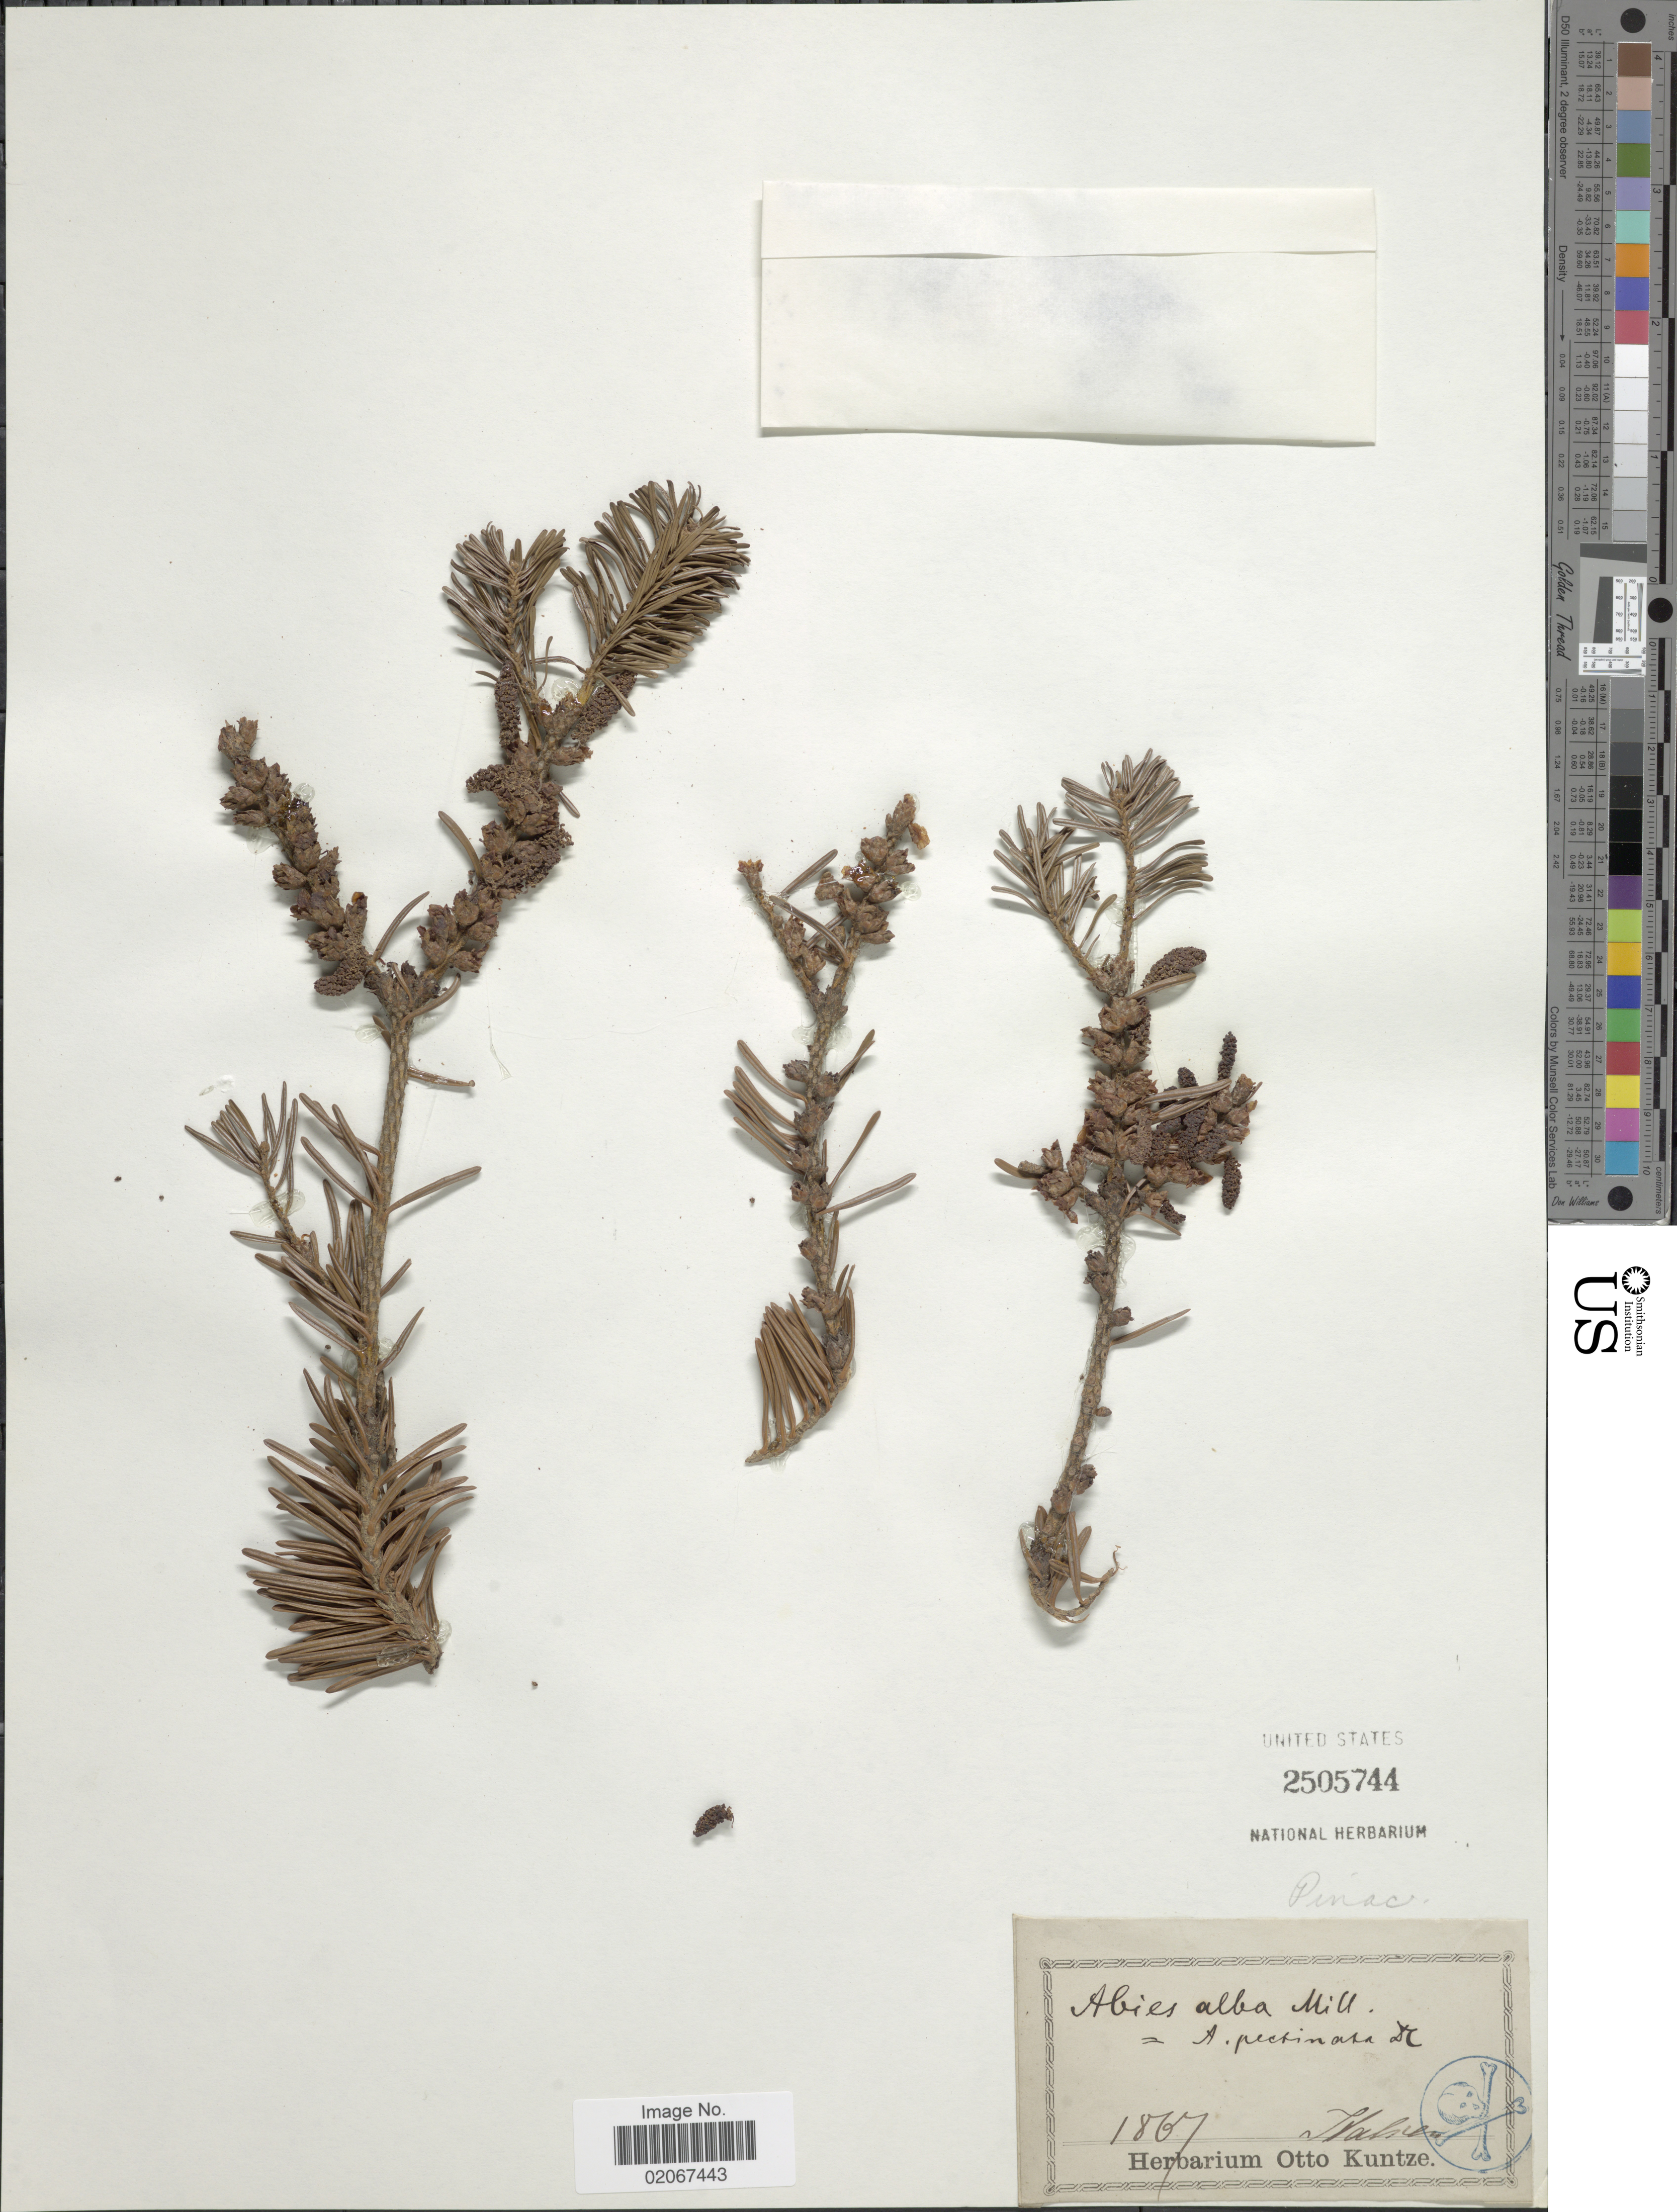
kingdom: Plantae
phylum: Tracheophyta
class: Pinopsida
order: Pinales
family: Pinaceae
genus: Abies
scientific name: Abies alba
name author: Mill.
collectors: ex herb. Otto Kuntze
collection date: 1867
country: Italy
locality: Italien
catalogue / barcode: US 2505744